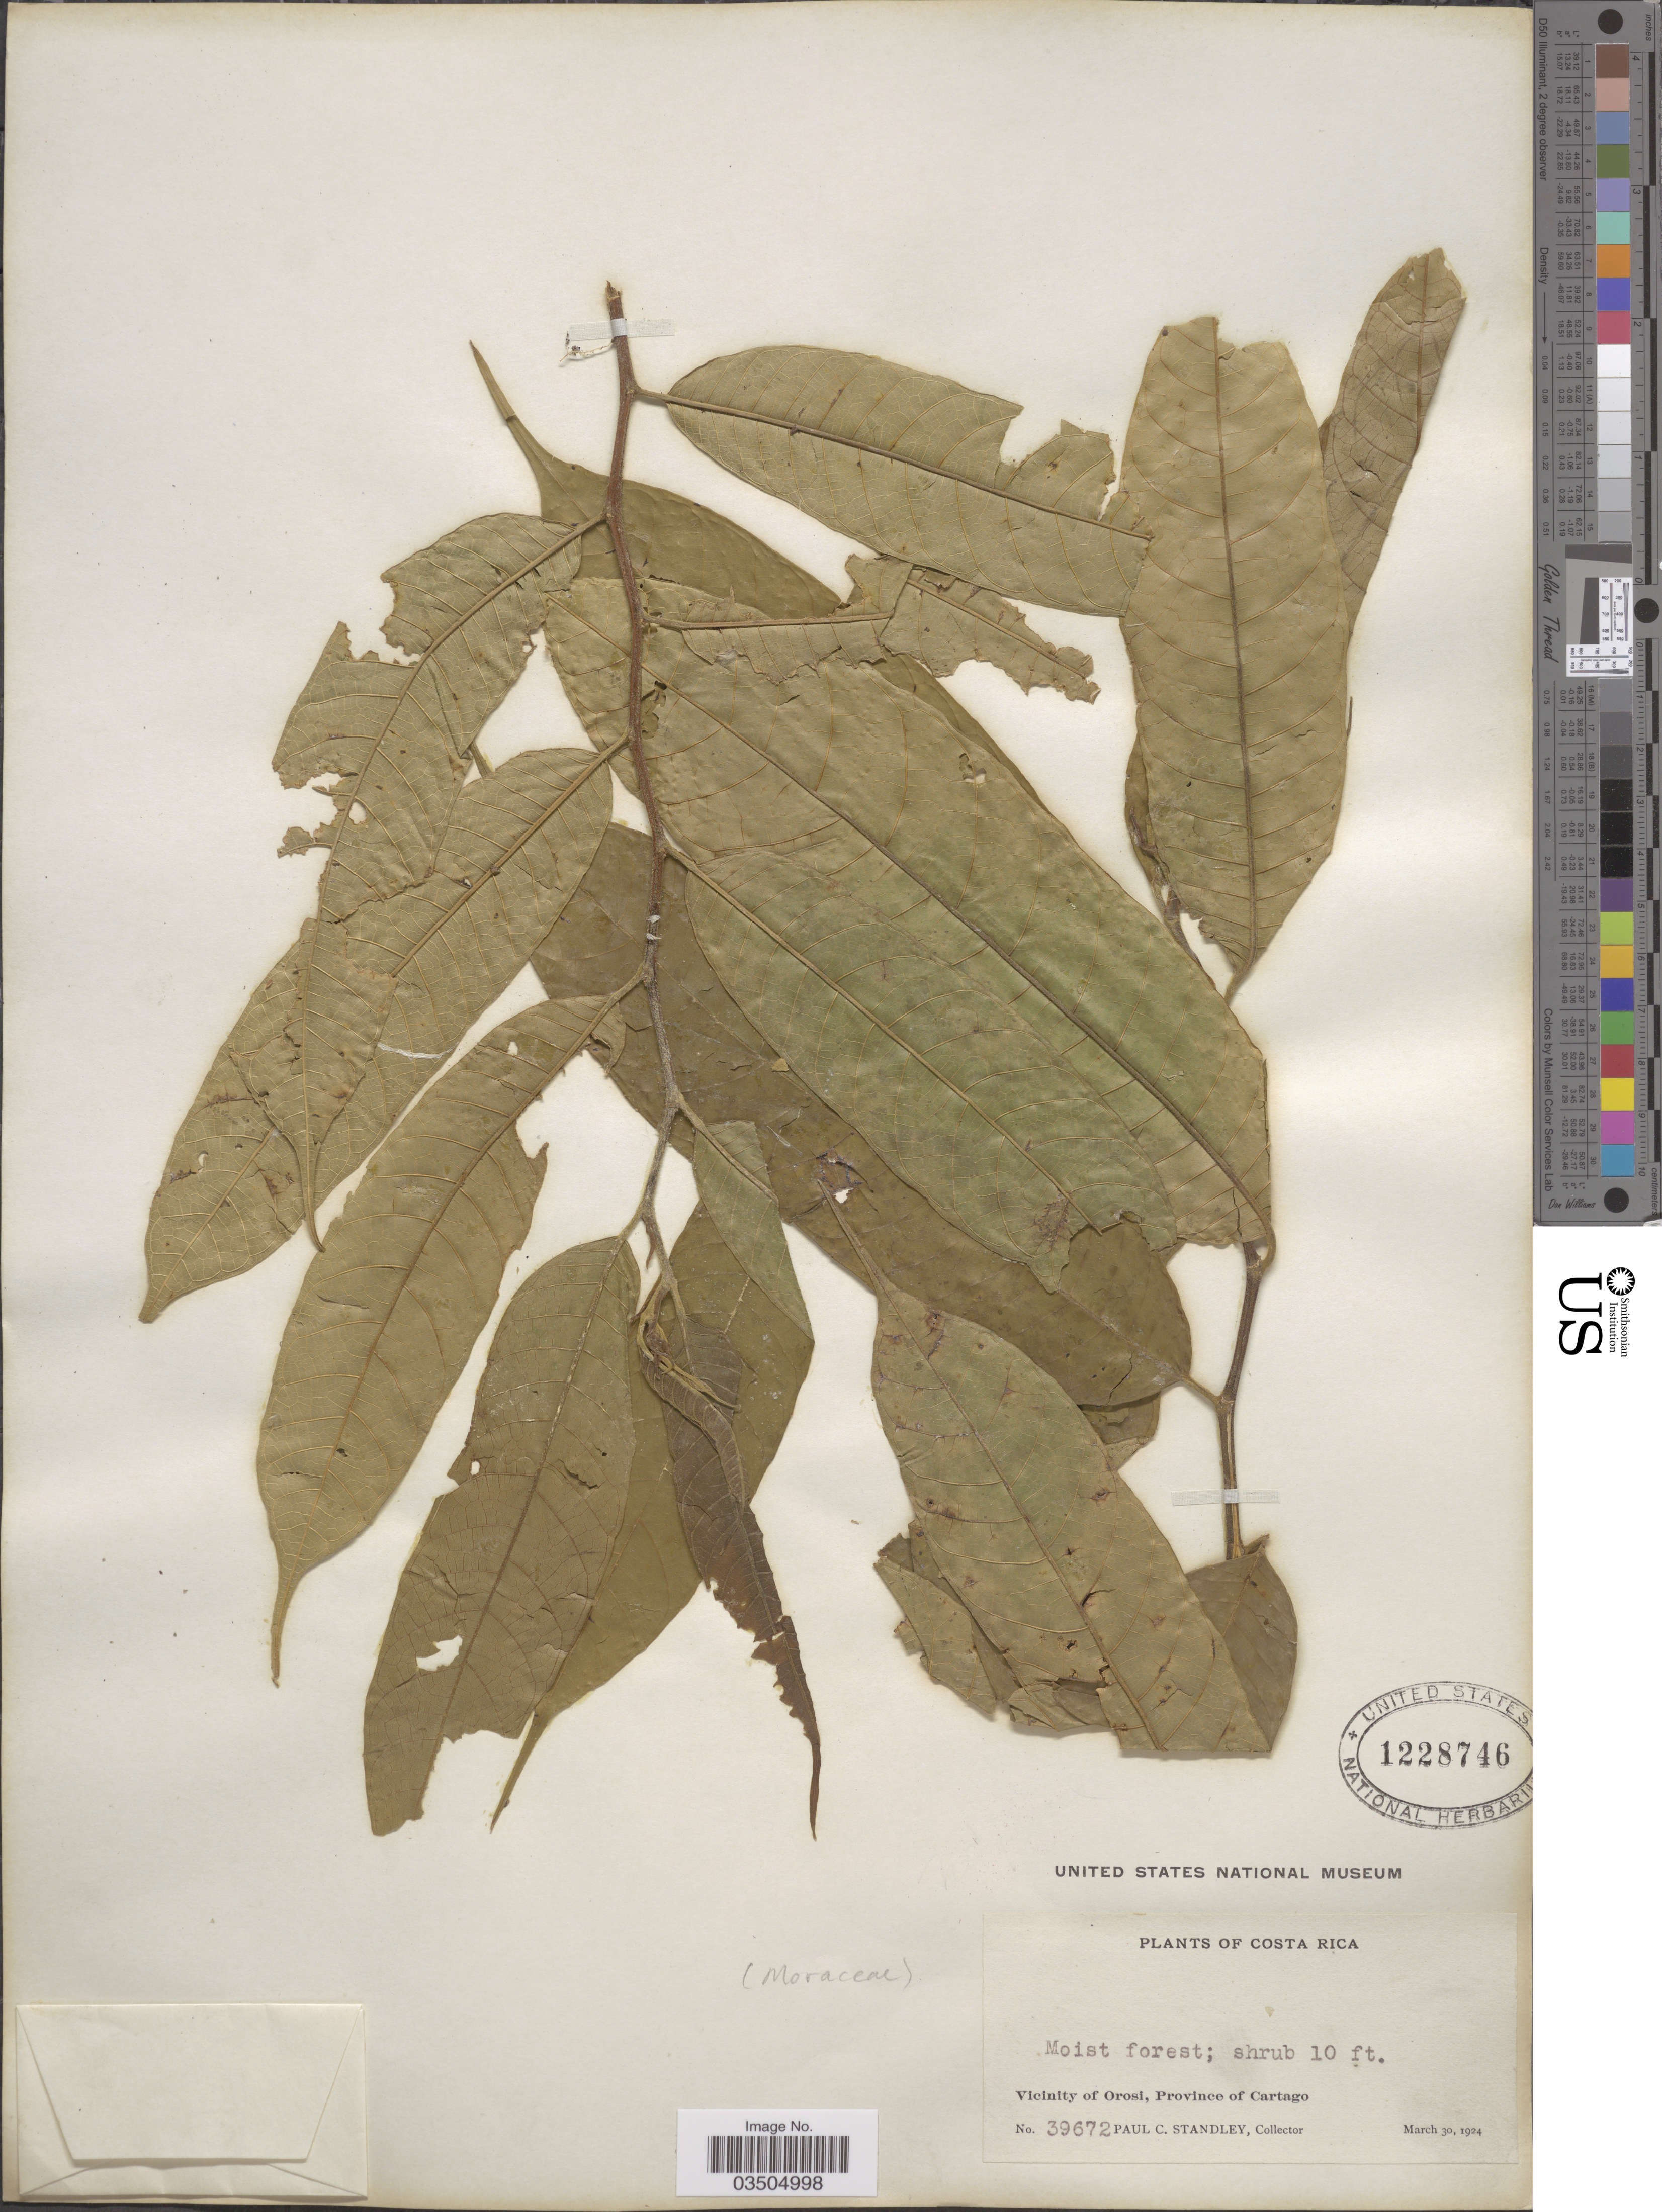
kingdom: Plantae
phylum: Tracheophyta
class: Magnoliopsida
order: Proteales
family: Proteaceae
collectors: P. C. Standley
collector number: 39672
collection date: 1924-03-30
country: Costa Rica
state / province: Cartago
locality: Vicinity of Orosi.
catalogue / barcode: US 1228746